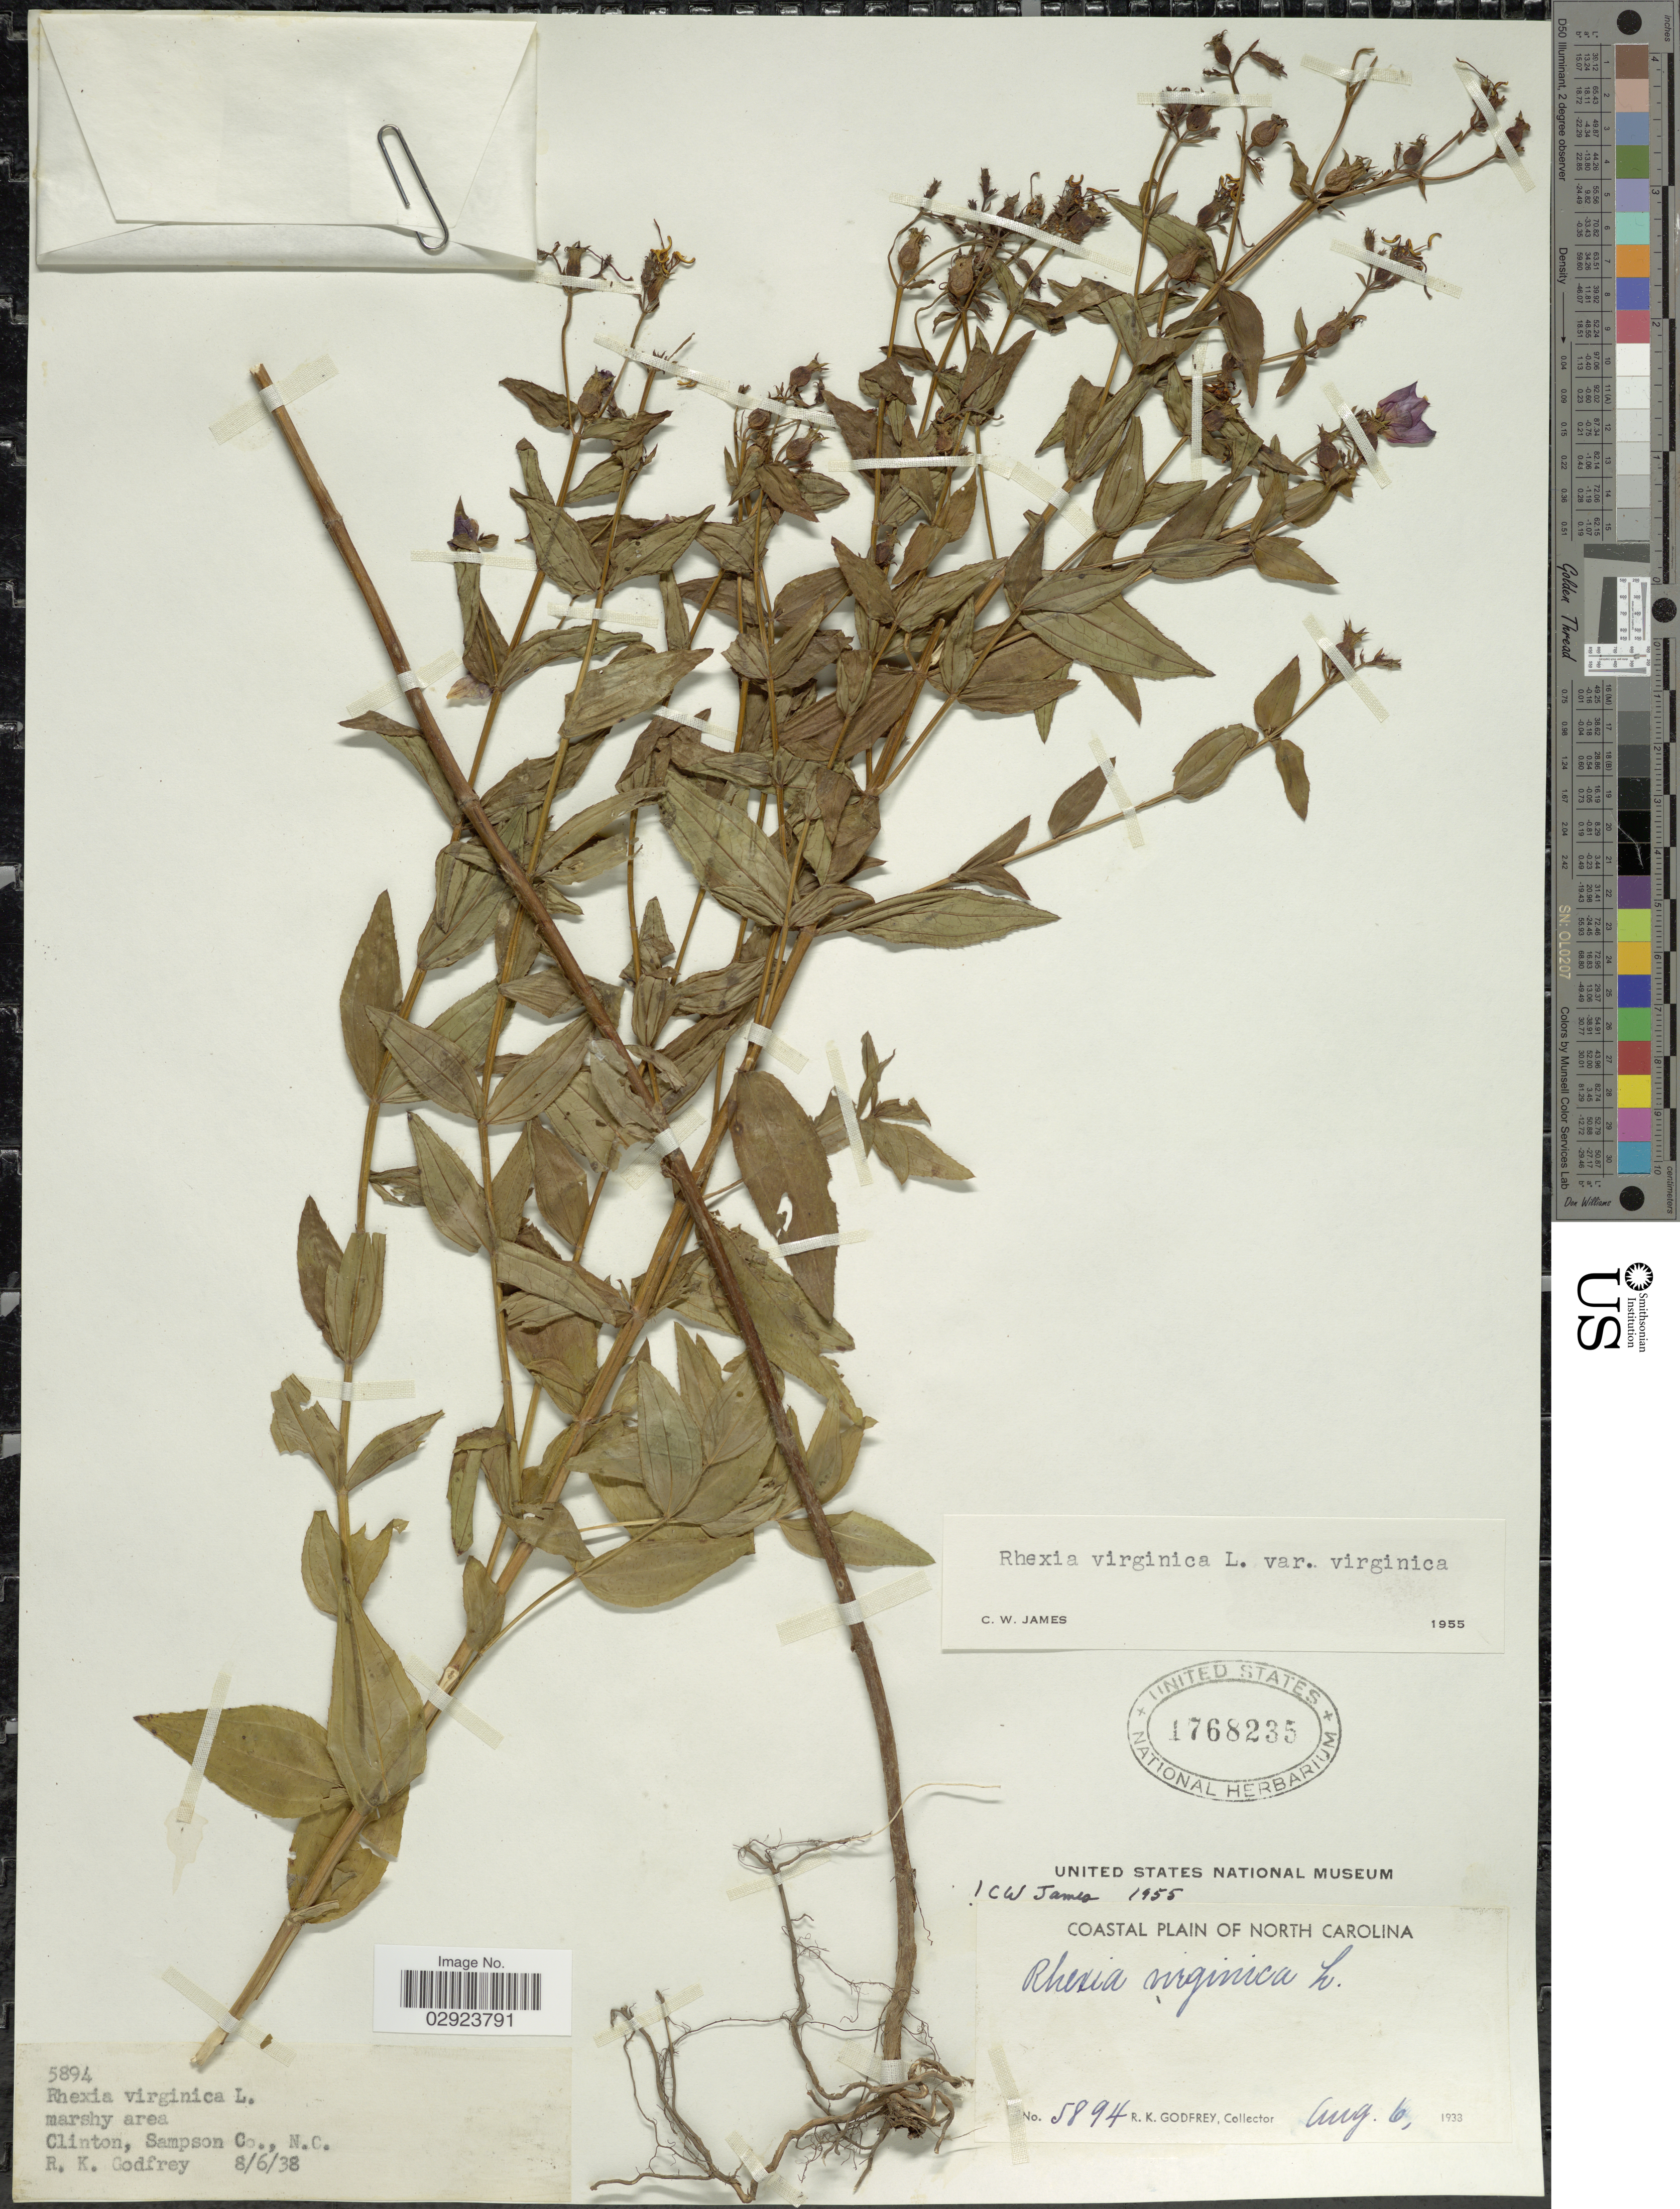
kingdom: Plantae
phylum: Tracheophyta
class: Magnoliopsida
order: Myrtales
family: Melastomataceae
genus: Rhexia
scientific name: Rhexia virginica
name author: L.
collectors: R. K. Godfrey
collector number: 5894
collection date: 1933-08-06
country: United States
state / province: North Carolina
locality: Coastal plain of North Carolina. Clinton, Sampson Co.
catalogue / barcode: US 1768235